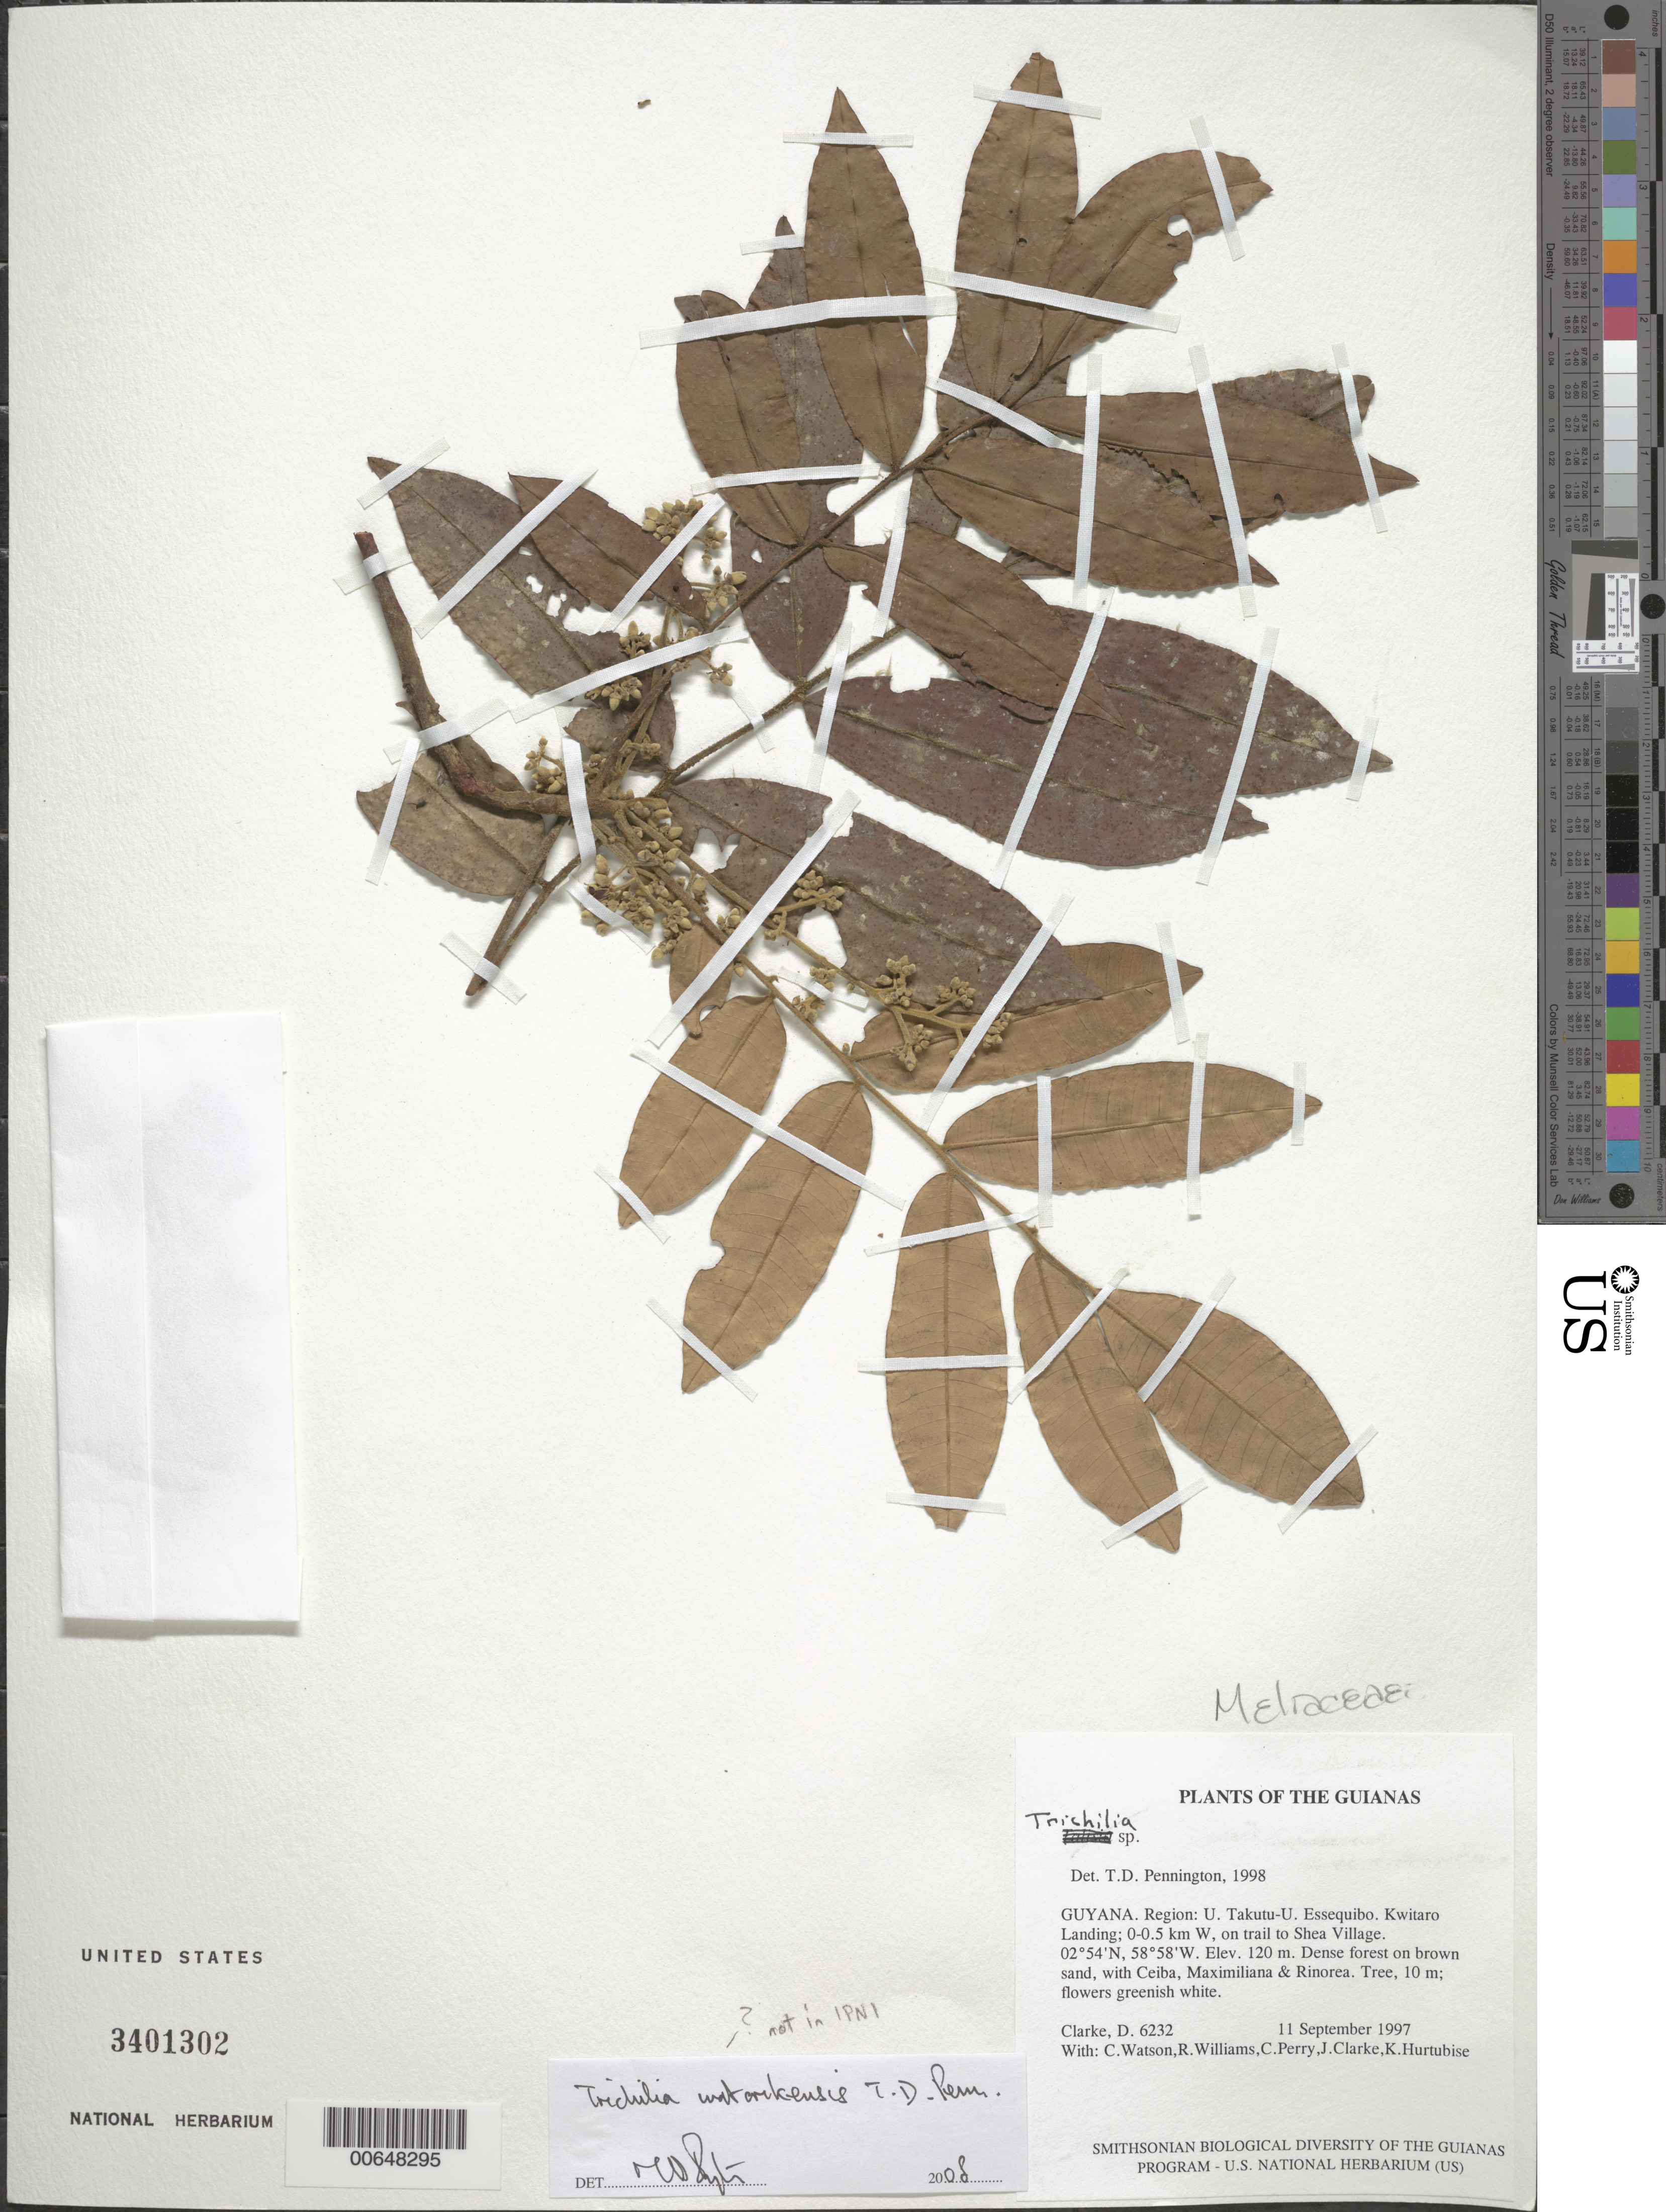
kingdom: Plantae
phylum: Tracheophyta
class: Magnoliopsida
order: Sapindales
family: Meliaceae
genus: Trichilia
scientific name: Trichilia sp.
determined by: Pennington, T. D., (K)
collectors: H. D. Clarke, C. Watson, R. Williams, C. Perry, J. Clarke & K. Hurtubise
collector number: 6232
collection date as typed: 11 September 1997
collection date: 1997-09-11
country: Guyana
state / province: U. Takutu-U. Essequibo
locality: Kwitaro Landing; 0-0.5 km W, on trail to Shea Village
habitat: Dense forest on brown sand, with Ceiba, Maximiliana & Rinorea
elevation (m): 120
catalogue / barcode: US 3401302